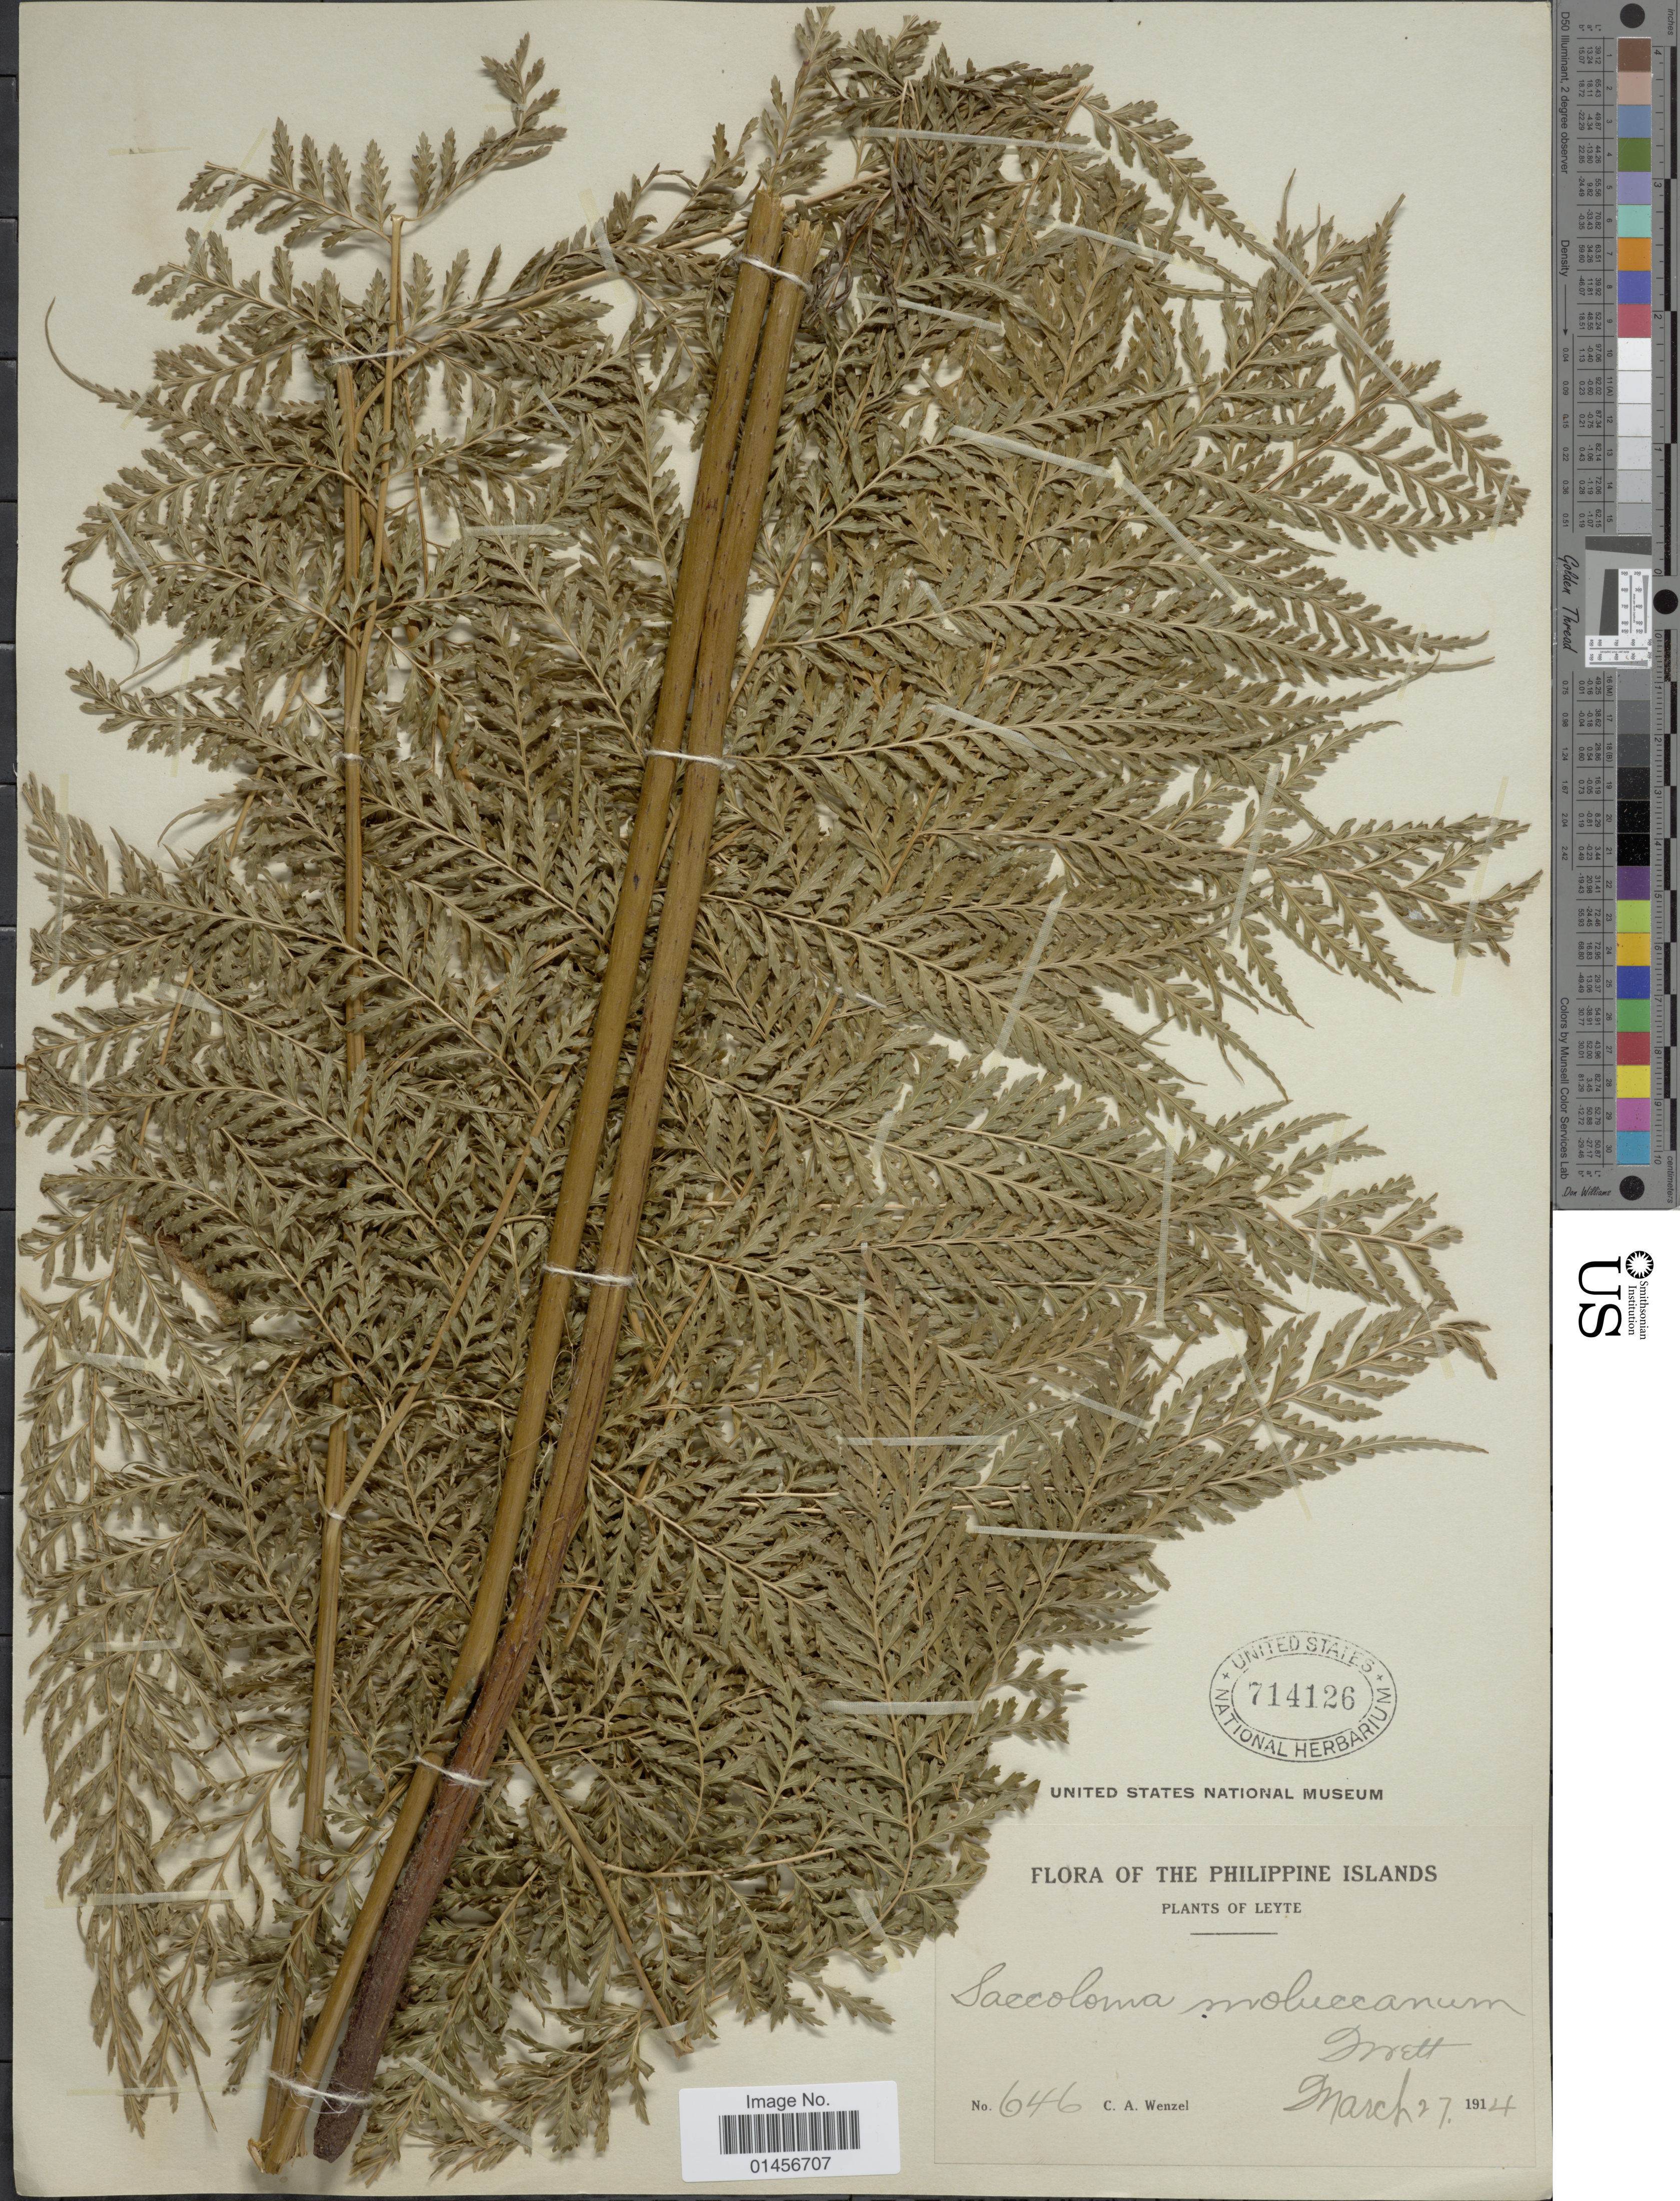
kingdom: Plantae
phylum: Tracheophyta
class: Polypodiopsida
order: Polypodiales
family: Saccolomataceae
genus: Saccoloma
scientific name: Saccoloma tenue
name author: (Brack.) Mett.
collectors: C. Wenzel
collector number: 646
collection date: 1914-03-27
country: Philippines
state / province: Eastern Visayas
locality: Leyte.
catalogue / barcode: US 714126